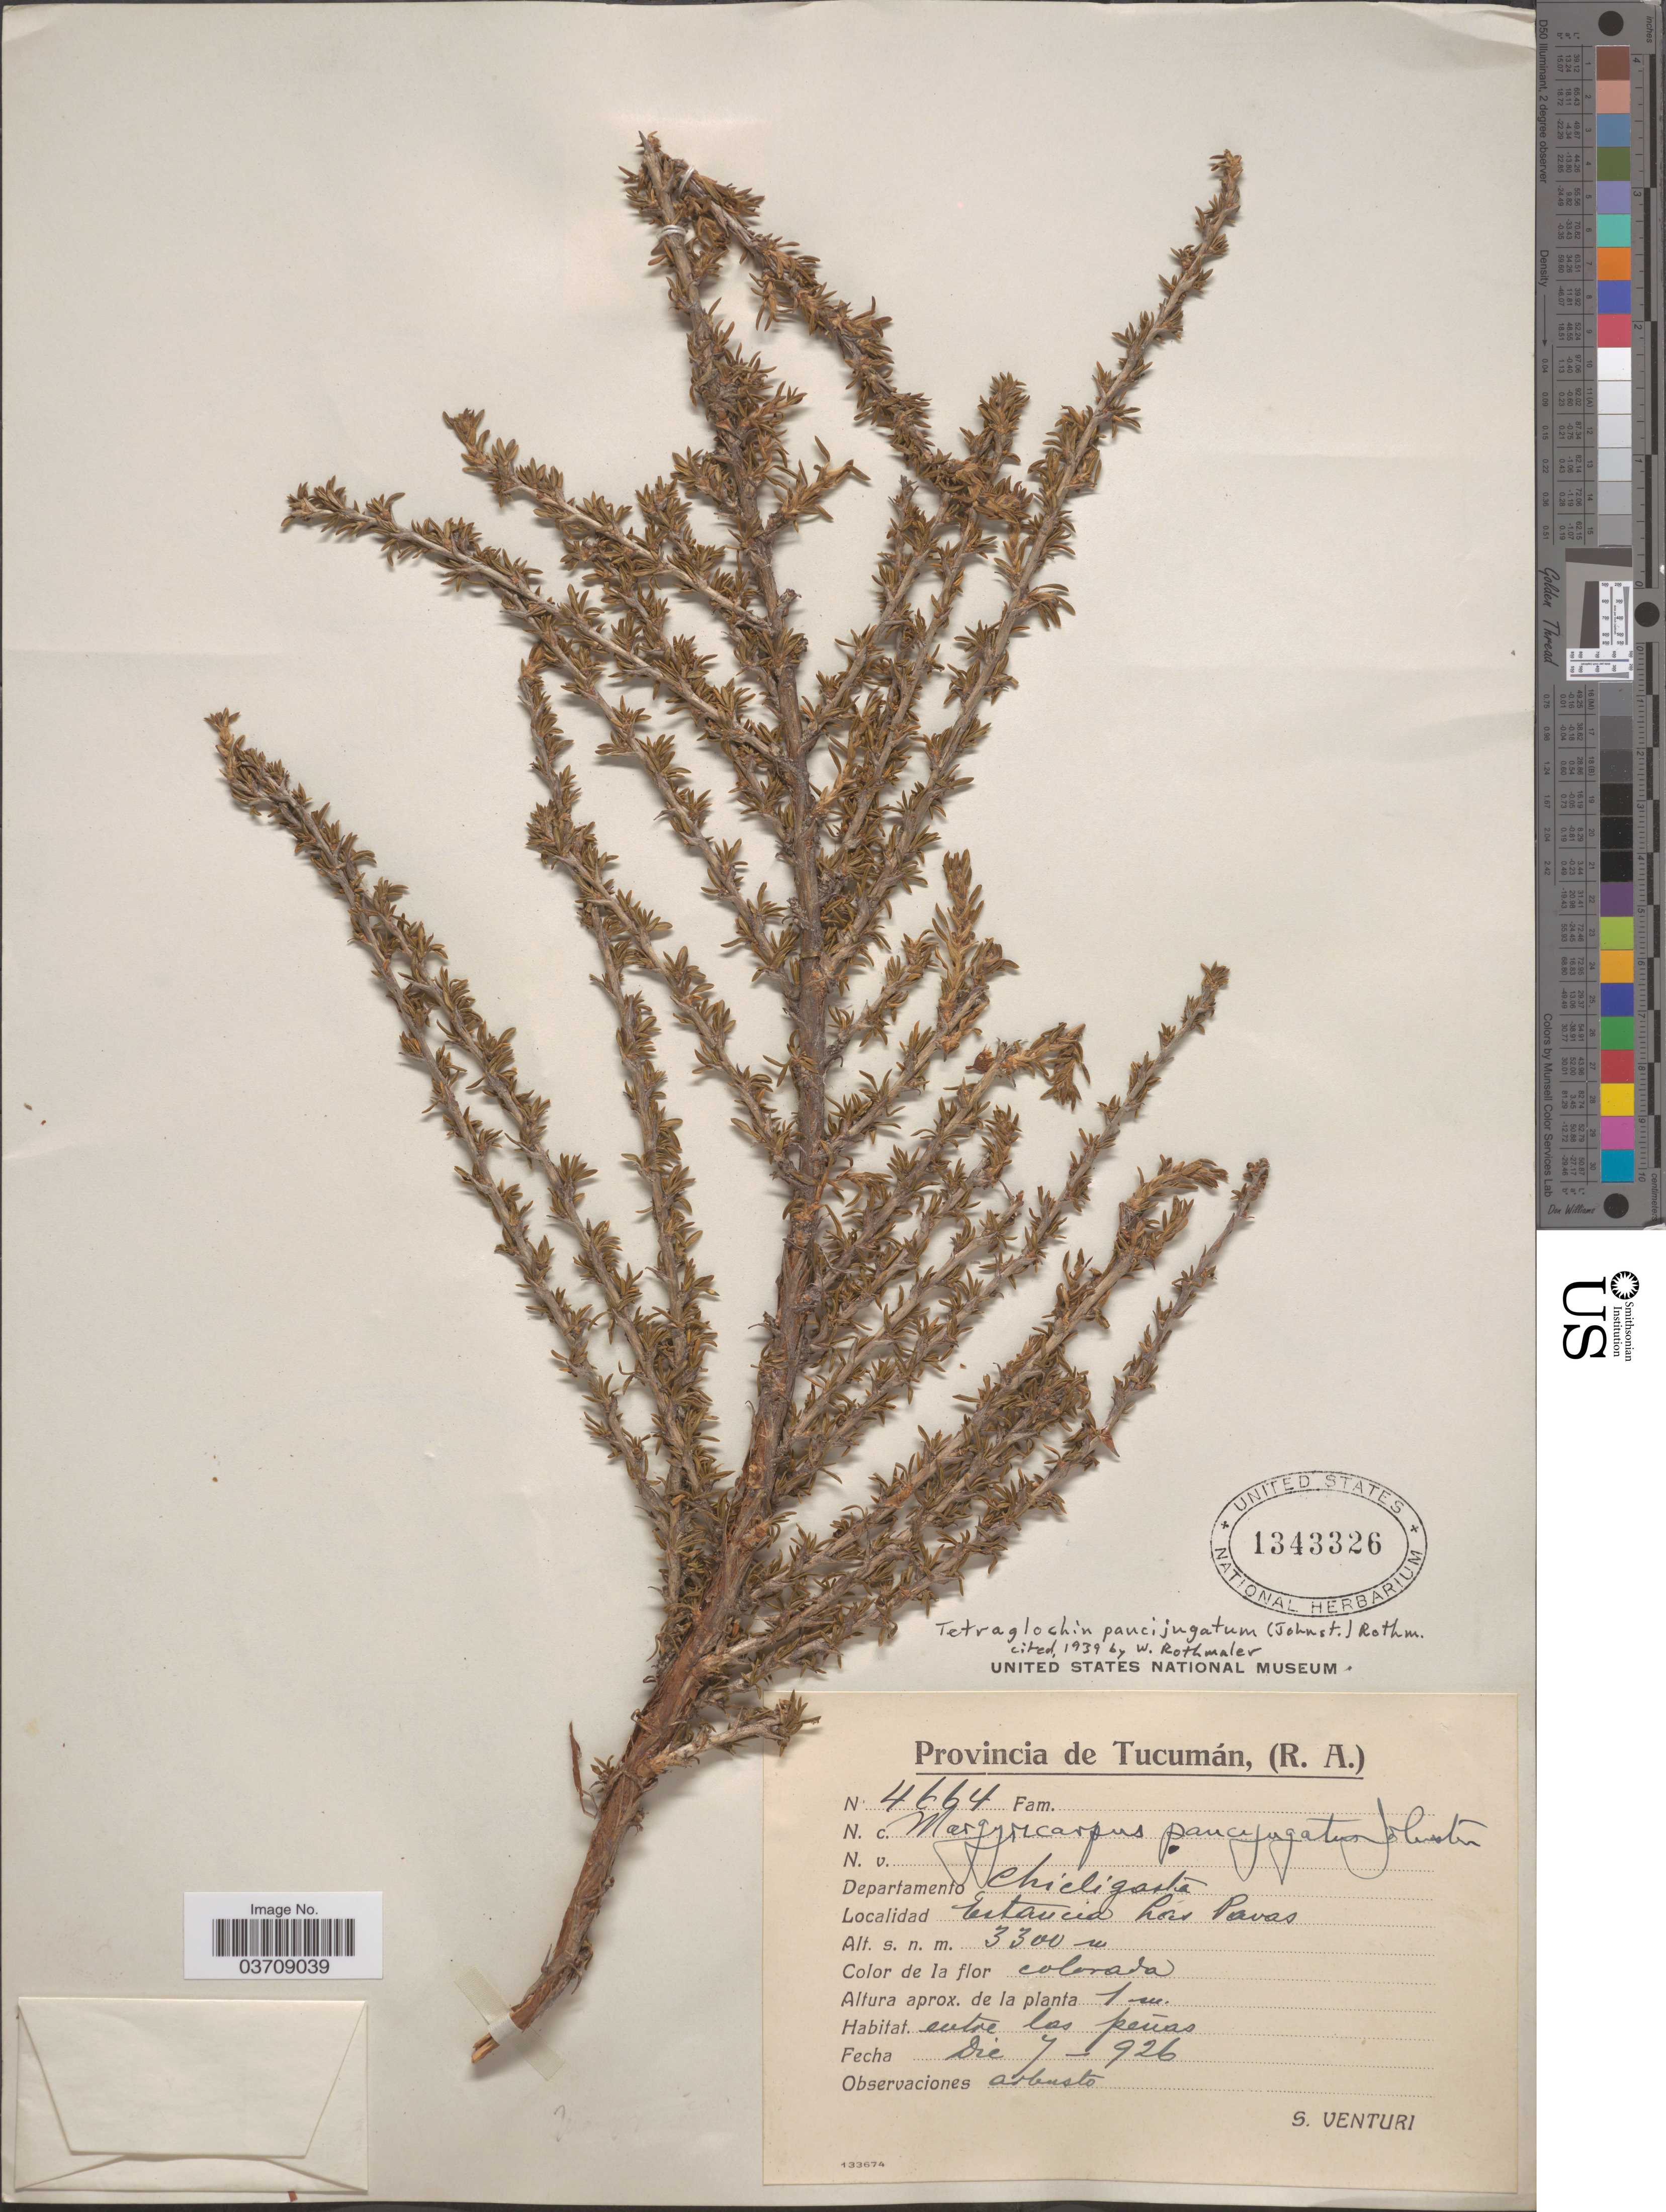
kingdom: Plantae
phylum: Tracheophyta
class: Magnoliopsida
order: Rosales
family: Rosaceae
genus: Tetraglochin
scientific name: Tetraglochin paucijugatum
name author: (I.M. Johnst.) Rothm.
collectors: S. Venturi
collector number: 4664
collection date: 1926-12-07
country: Argentina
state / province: Tucuman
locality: Departamento Chicligasta. Estancia Los Pavas.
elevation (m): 3300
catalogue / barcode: US 1343326